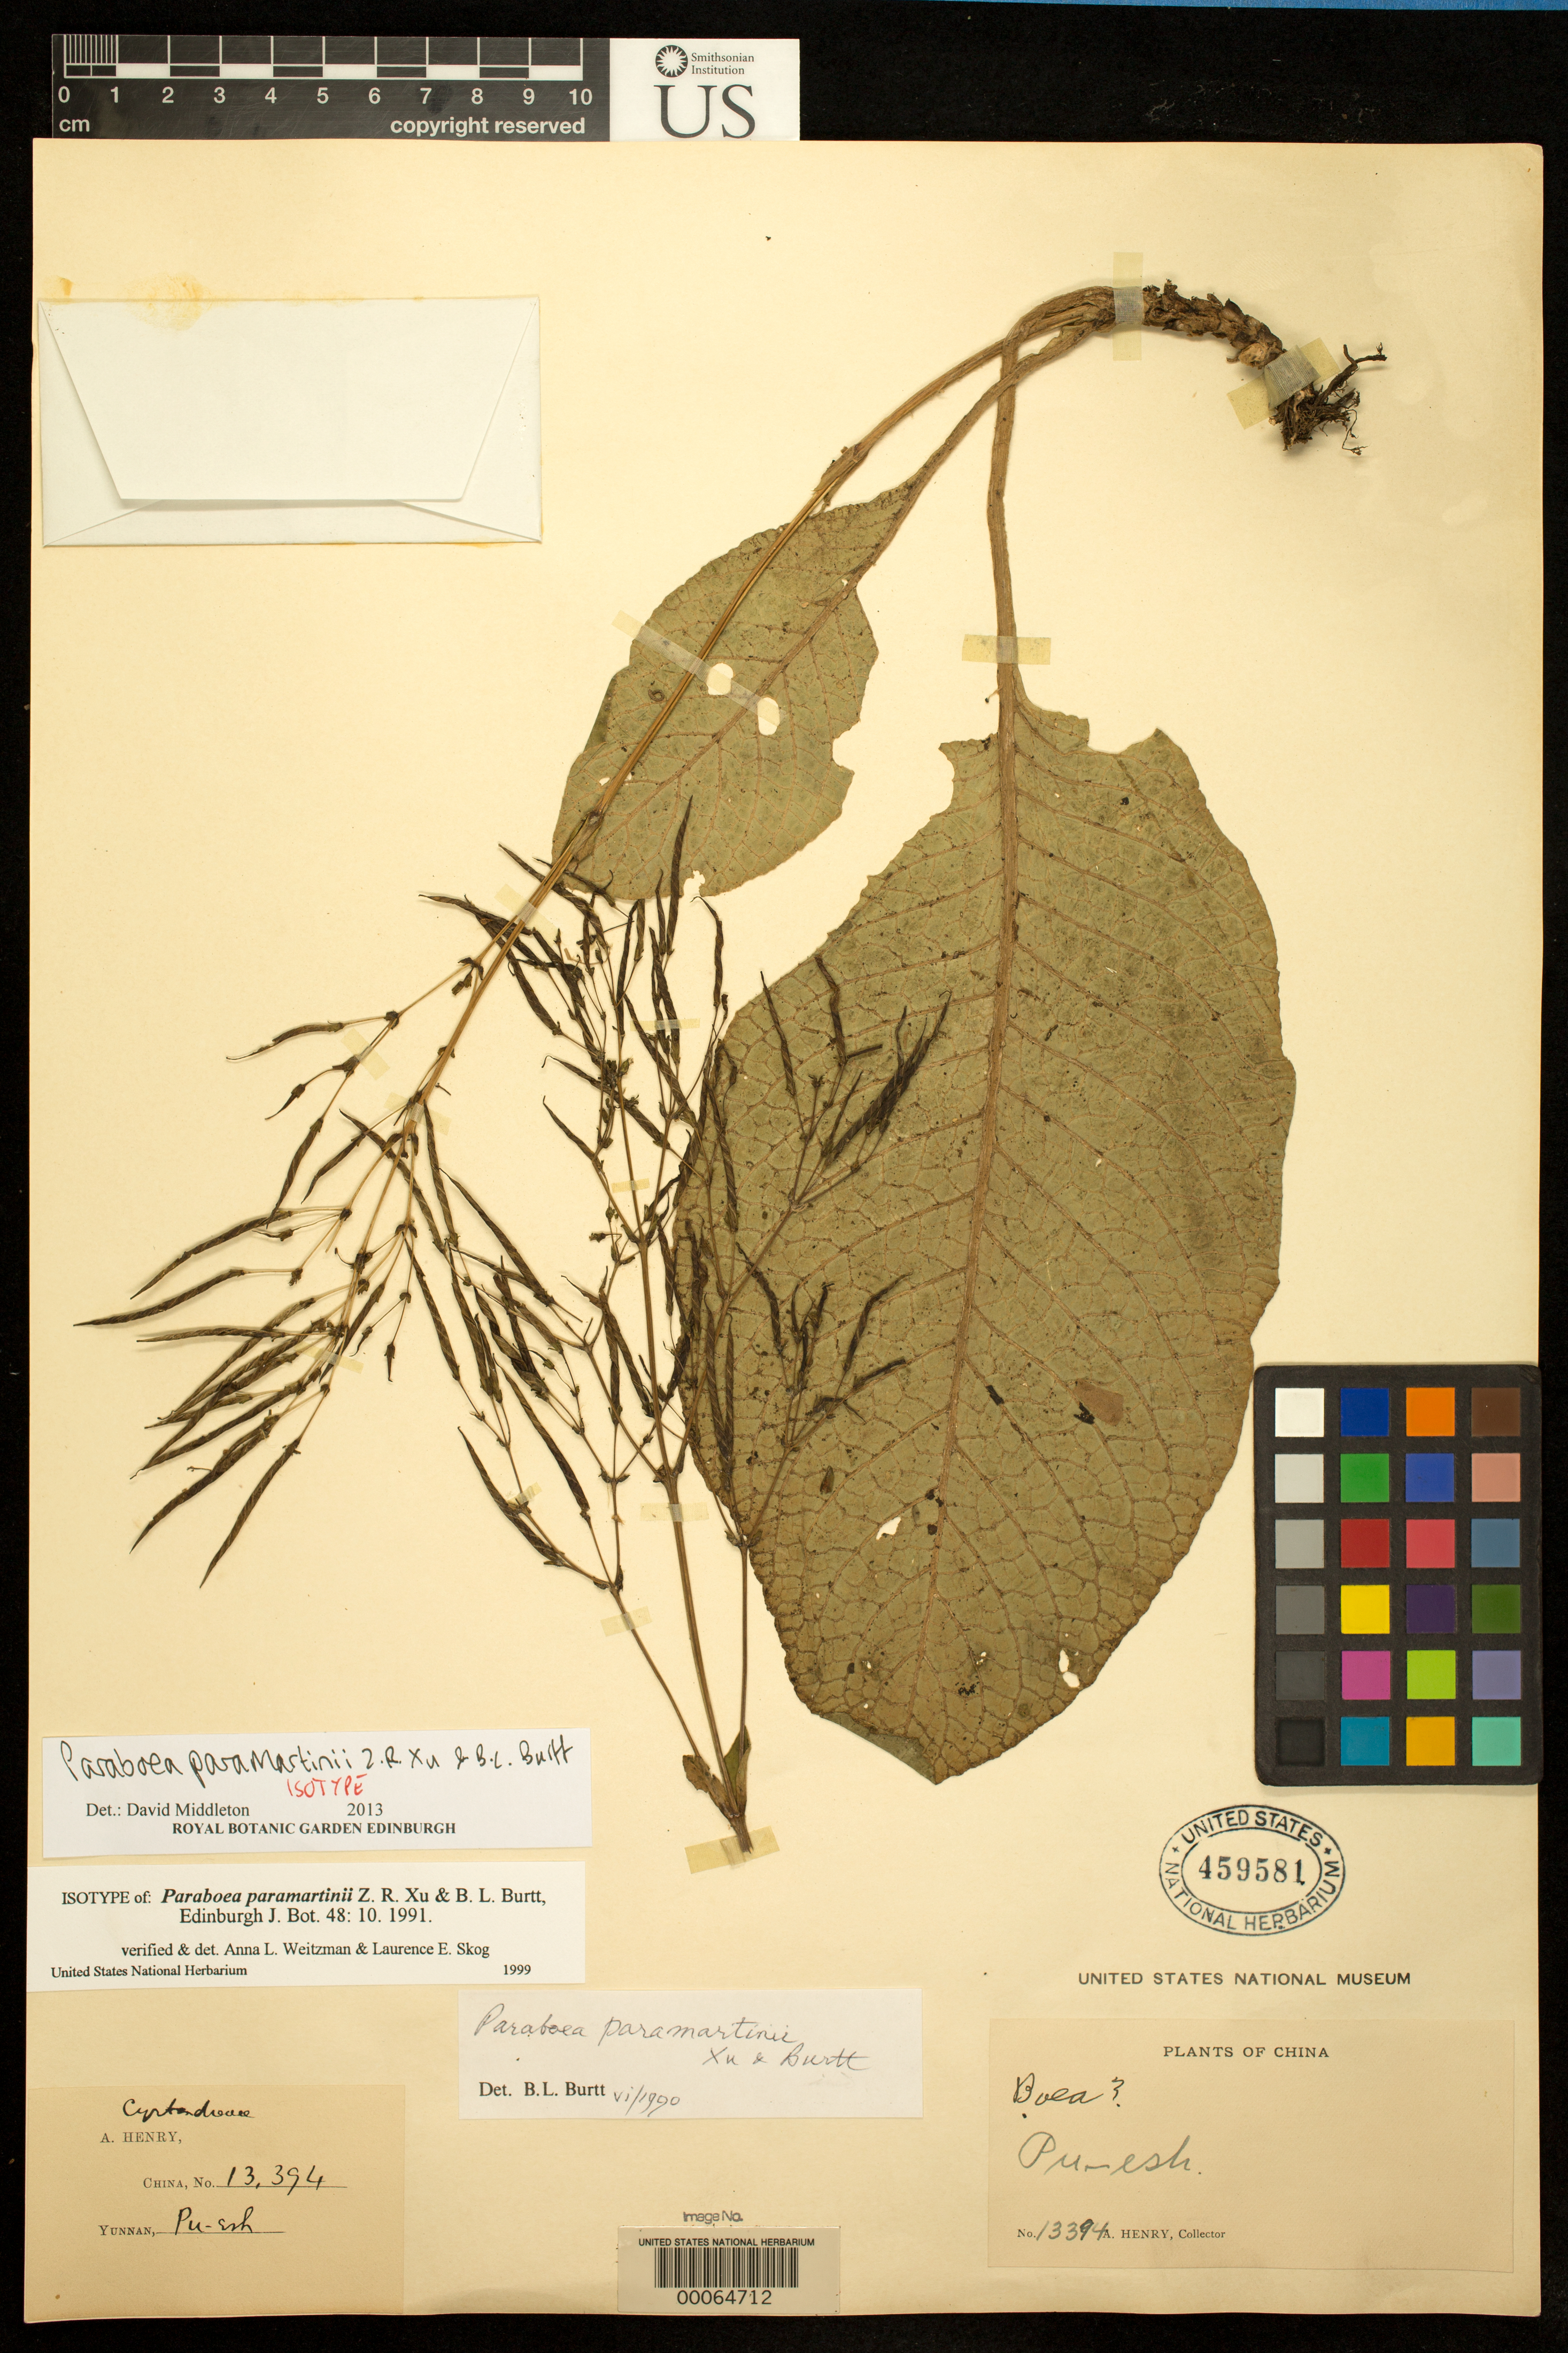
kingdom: Plantae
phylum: Tracheophyta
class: Magnoliopsida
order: Lamiales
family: Gesneriaceae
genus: Paraboea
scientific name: Paraboea paramartinii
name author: Z.R. Xu & B.L. Burtt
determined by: Burtt, B. L.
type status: Isotype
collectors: A. Henry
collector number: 13394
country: China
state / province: Yunnan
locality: Pu-erh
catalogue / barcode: US 459581